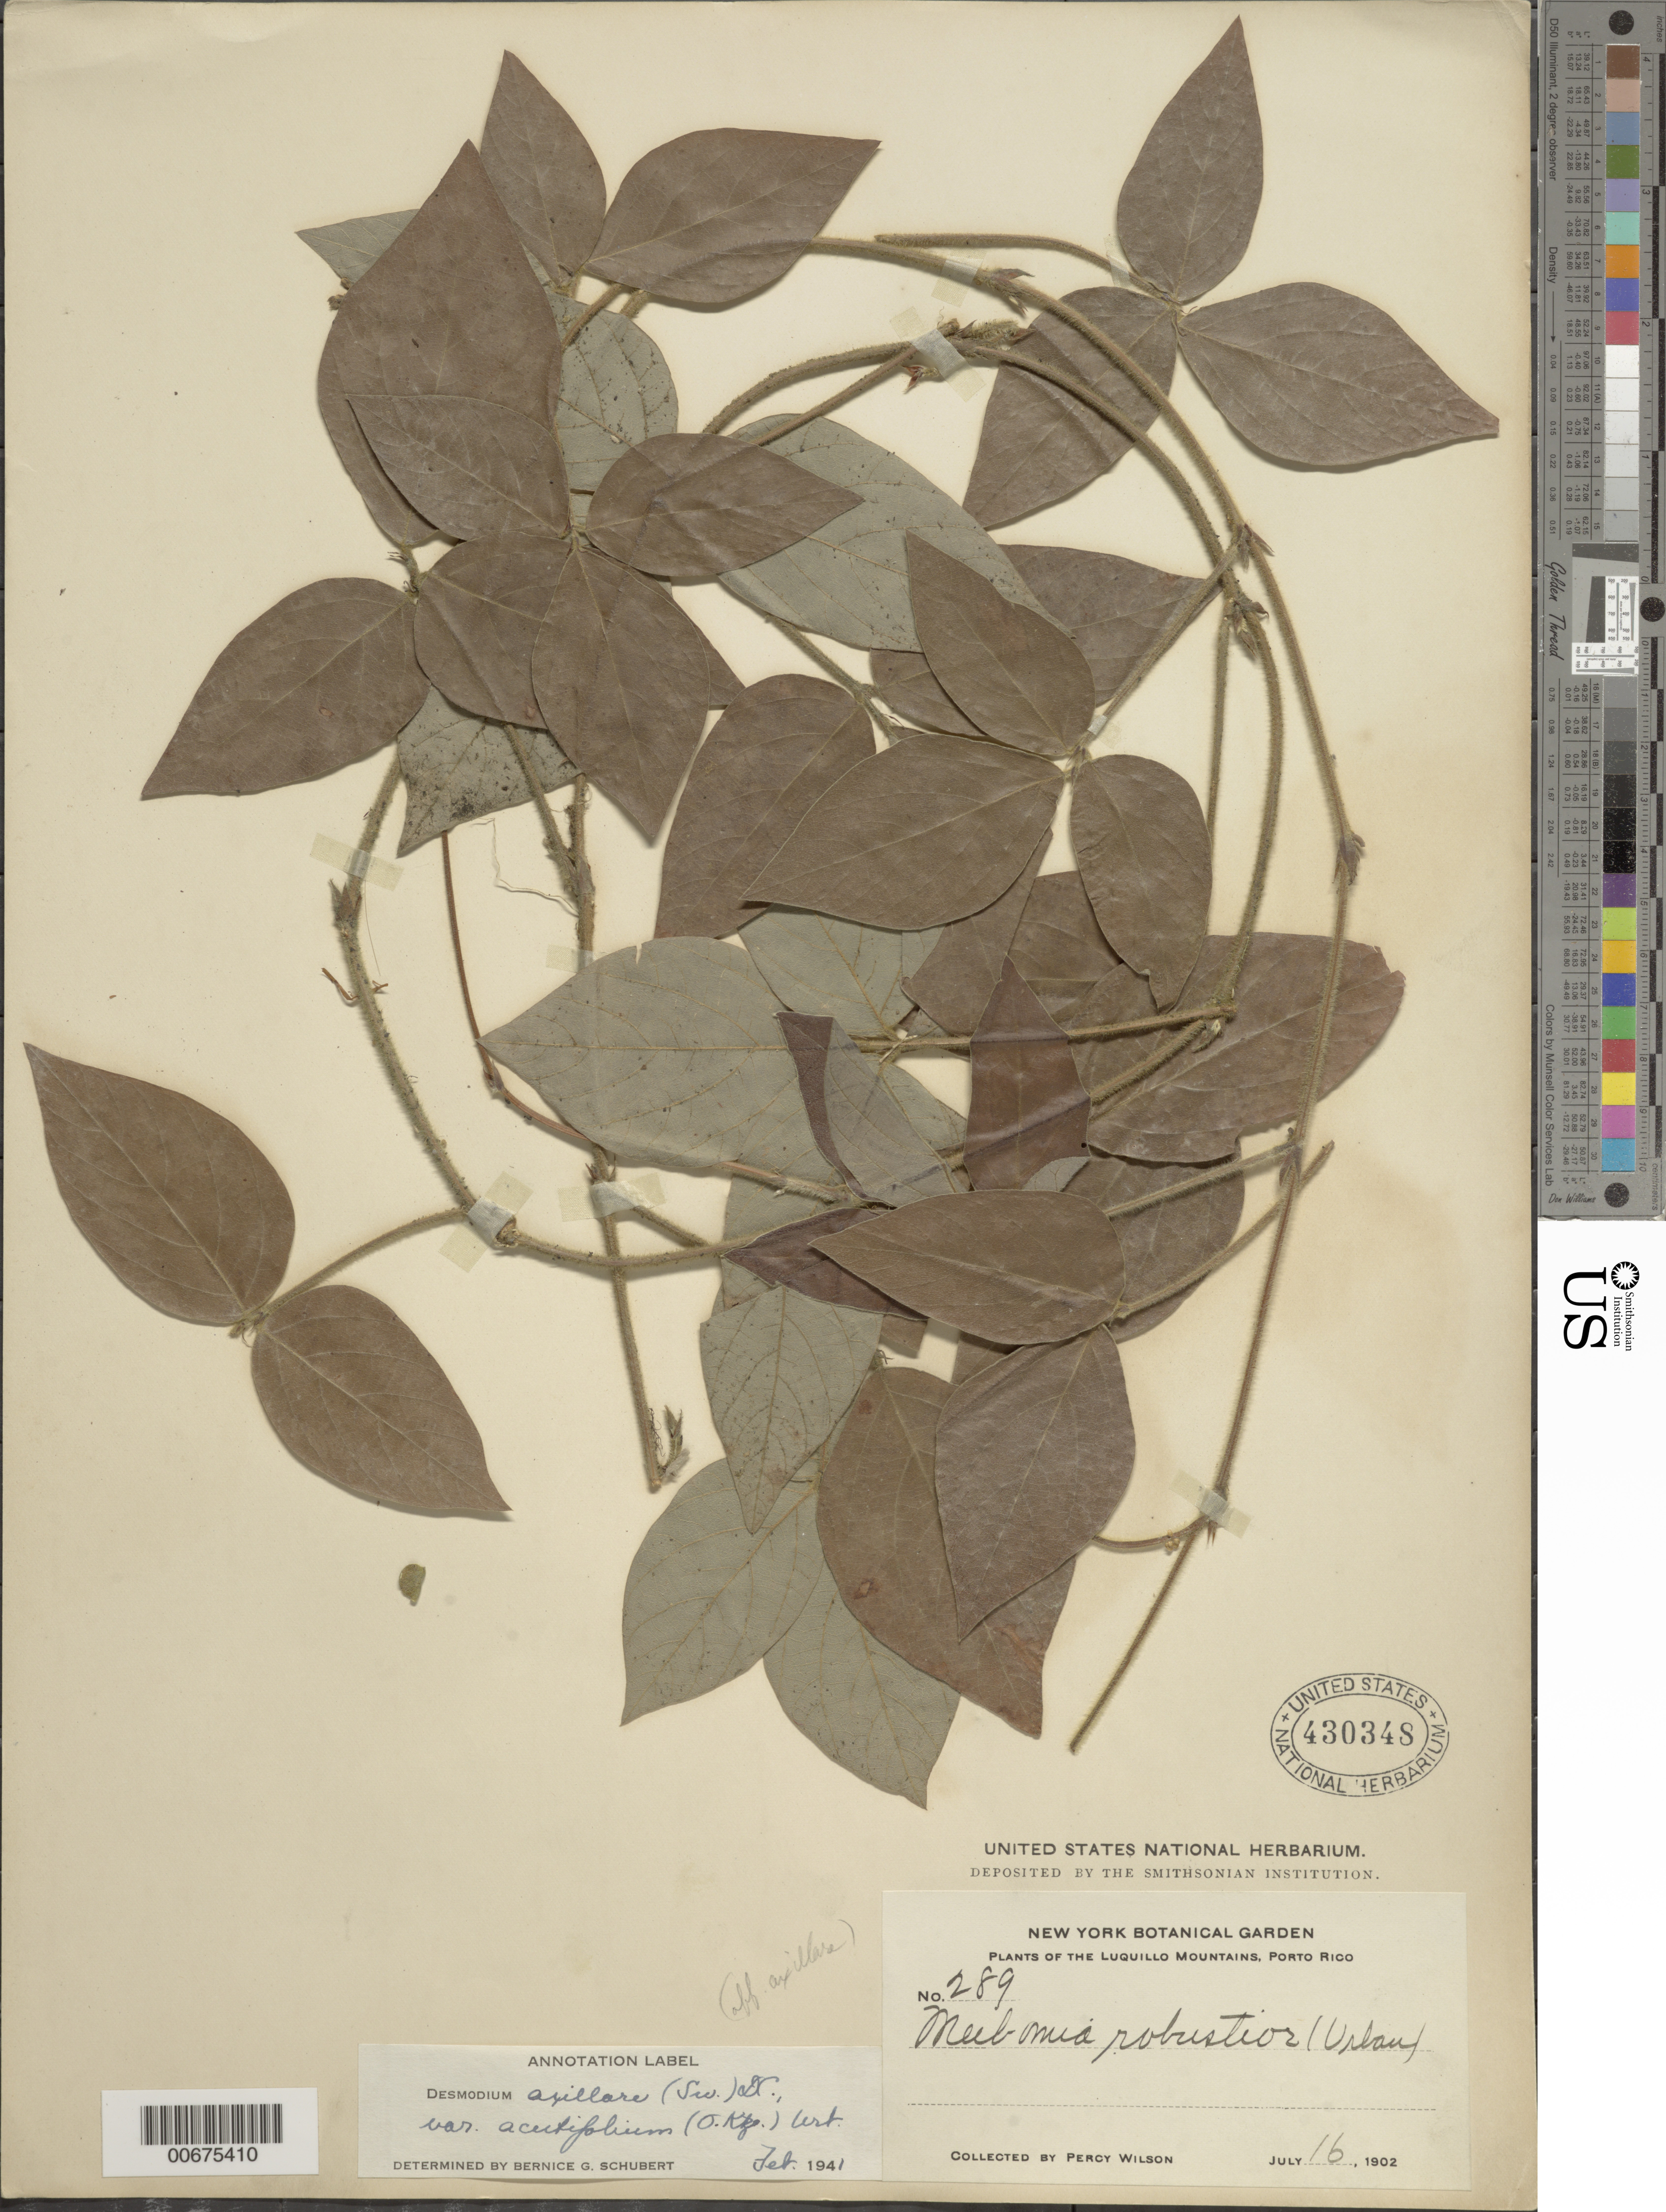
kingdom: Plantae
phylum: Tracheophyta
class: Magnoliopsida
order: Fabales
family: Fabaceae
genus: Desmodium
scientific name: Desmodium axillare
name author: (Sw.) DC.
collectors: P. Wilson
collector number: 289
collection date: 1902-07-16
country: Puerto Rico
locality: The Luquillo Mountains, Porto Rico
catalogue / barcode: US 430348